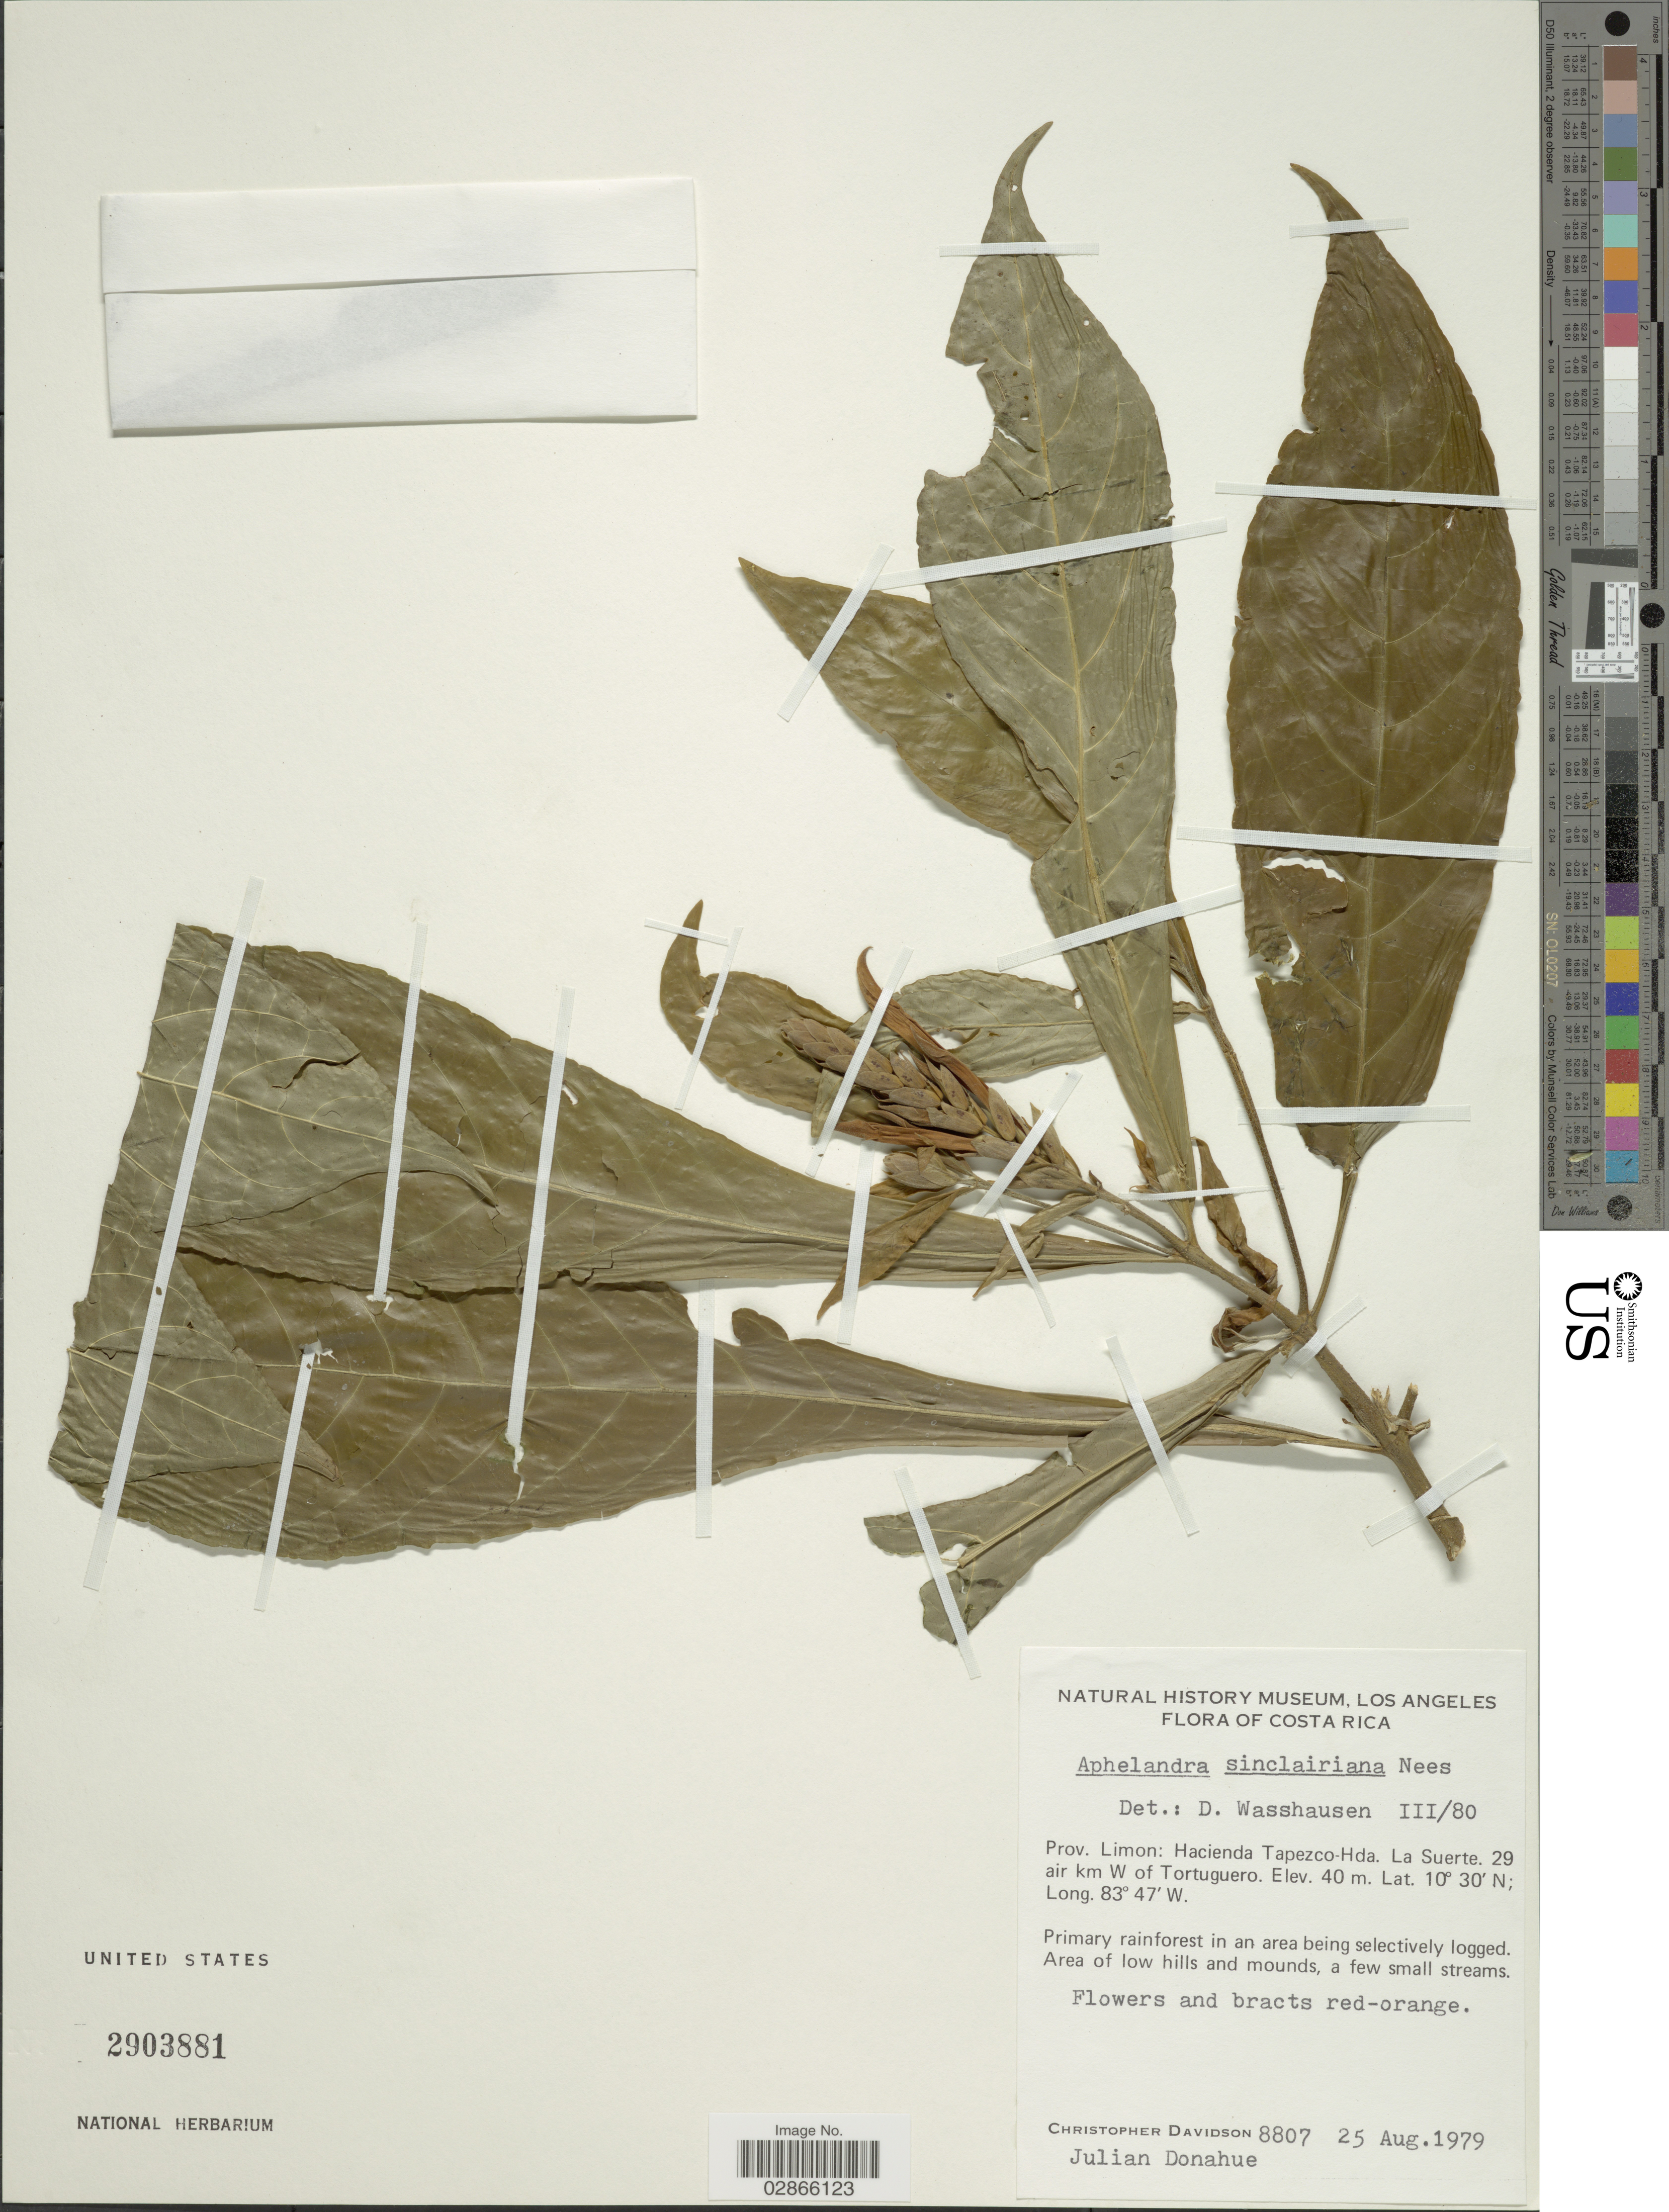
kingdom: Plantae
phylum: Tracheophyta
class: Magnoliopsida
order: Lamiales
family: Acanthaceae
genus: Aphelandra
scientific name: Aphelandra sinclairiana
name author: Nees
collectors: C. Davidson & J. Donahue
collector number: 8807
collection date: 1979-08-25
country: Costa Rica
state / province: Limón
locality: Hacienda Tapezco-Hda. La Suerte. 29 air km W of Tortuguero.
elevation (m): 40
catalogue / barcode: US 2903881